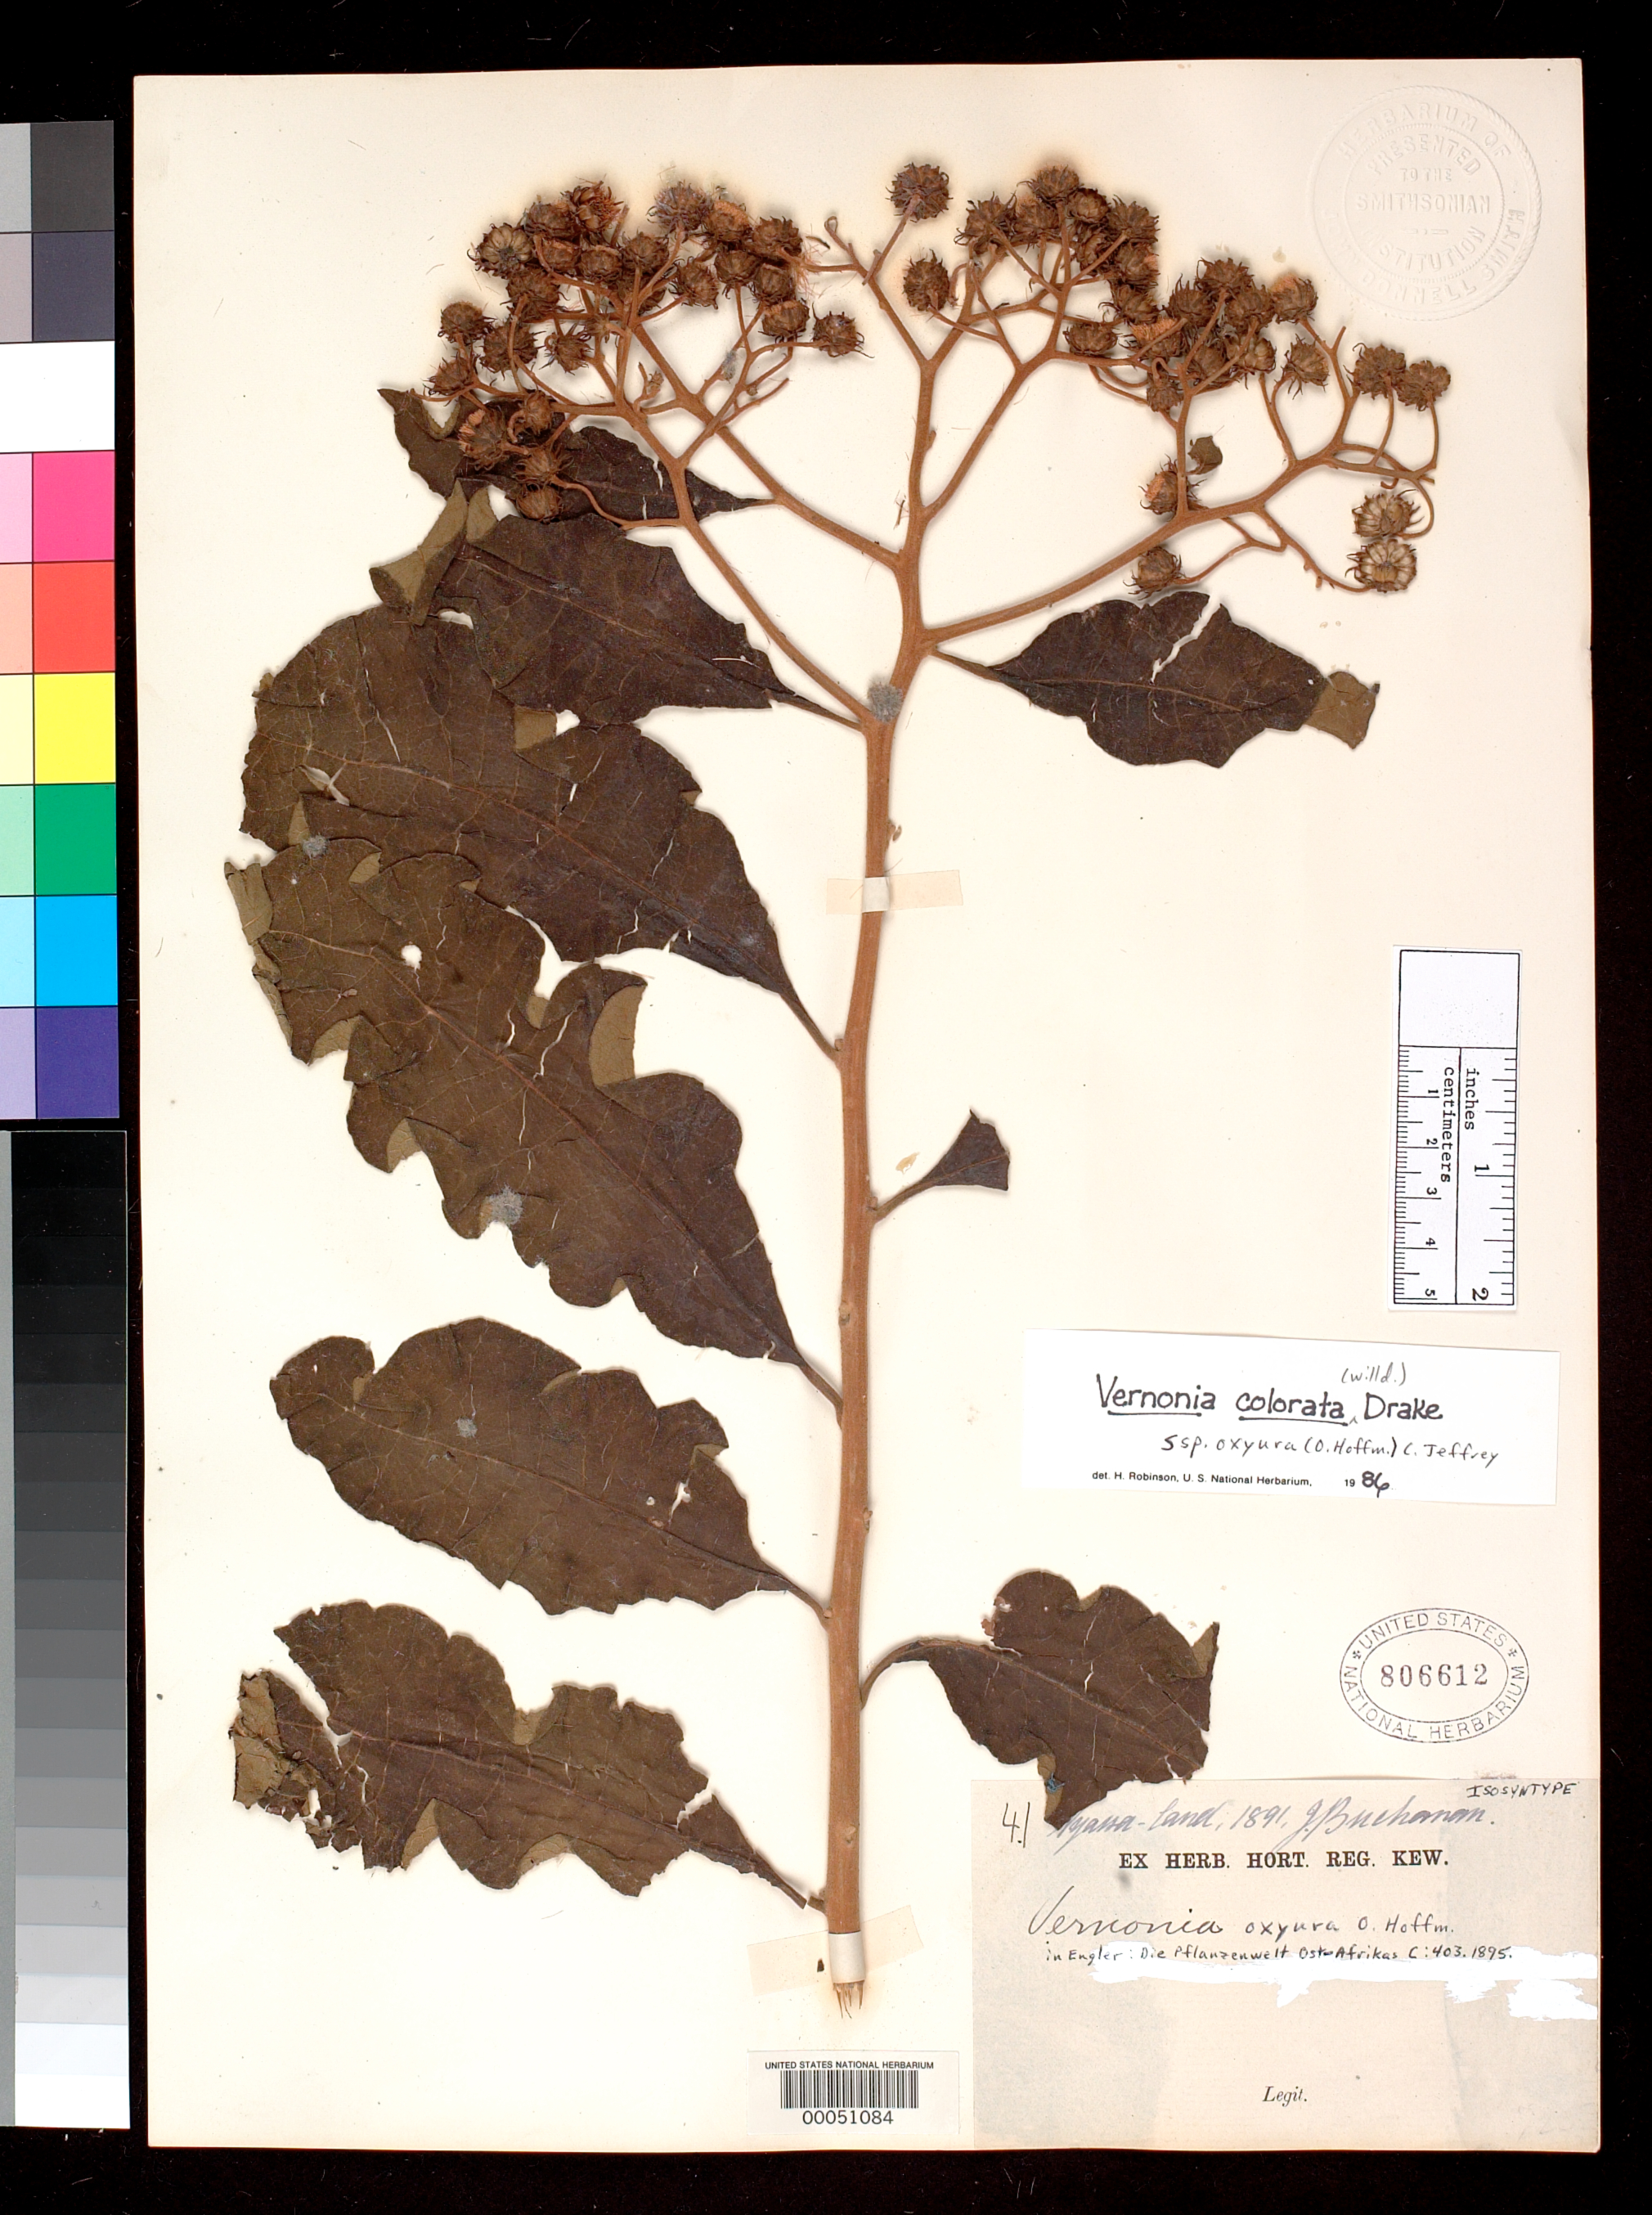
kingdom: Plantae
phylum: Tracheophyta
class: Magnoliopsida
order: Asterales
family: Asteraceae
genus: Vernonia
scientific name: Vernonia oxyura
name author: O. Hoffm. in Engl.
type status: Isosyntype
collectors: J. Buchanan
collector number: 41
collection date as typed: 1891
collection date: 1891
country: Malawi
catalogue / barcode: US 806612